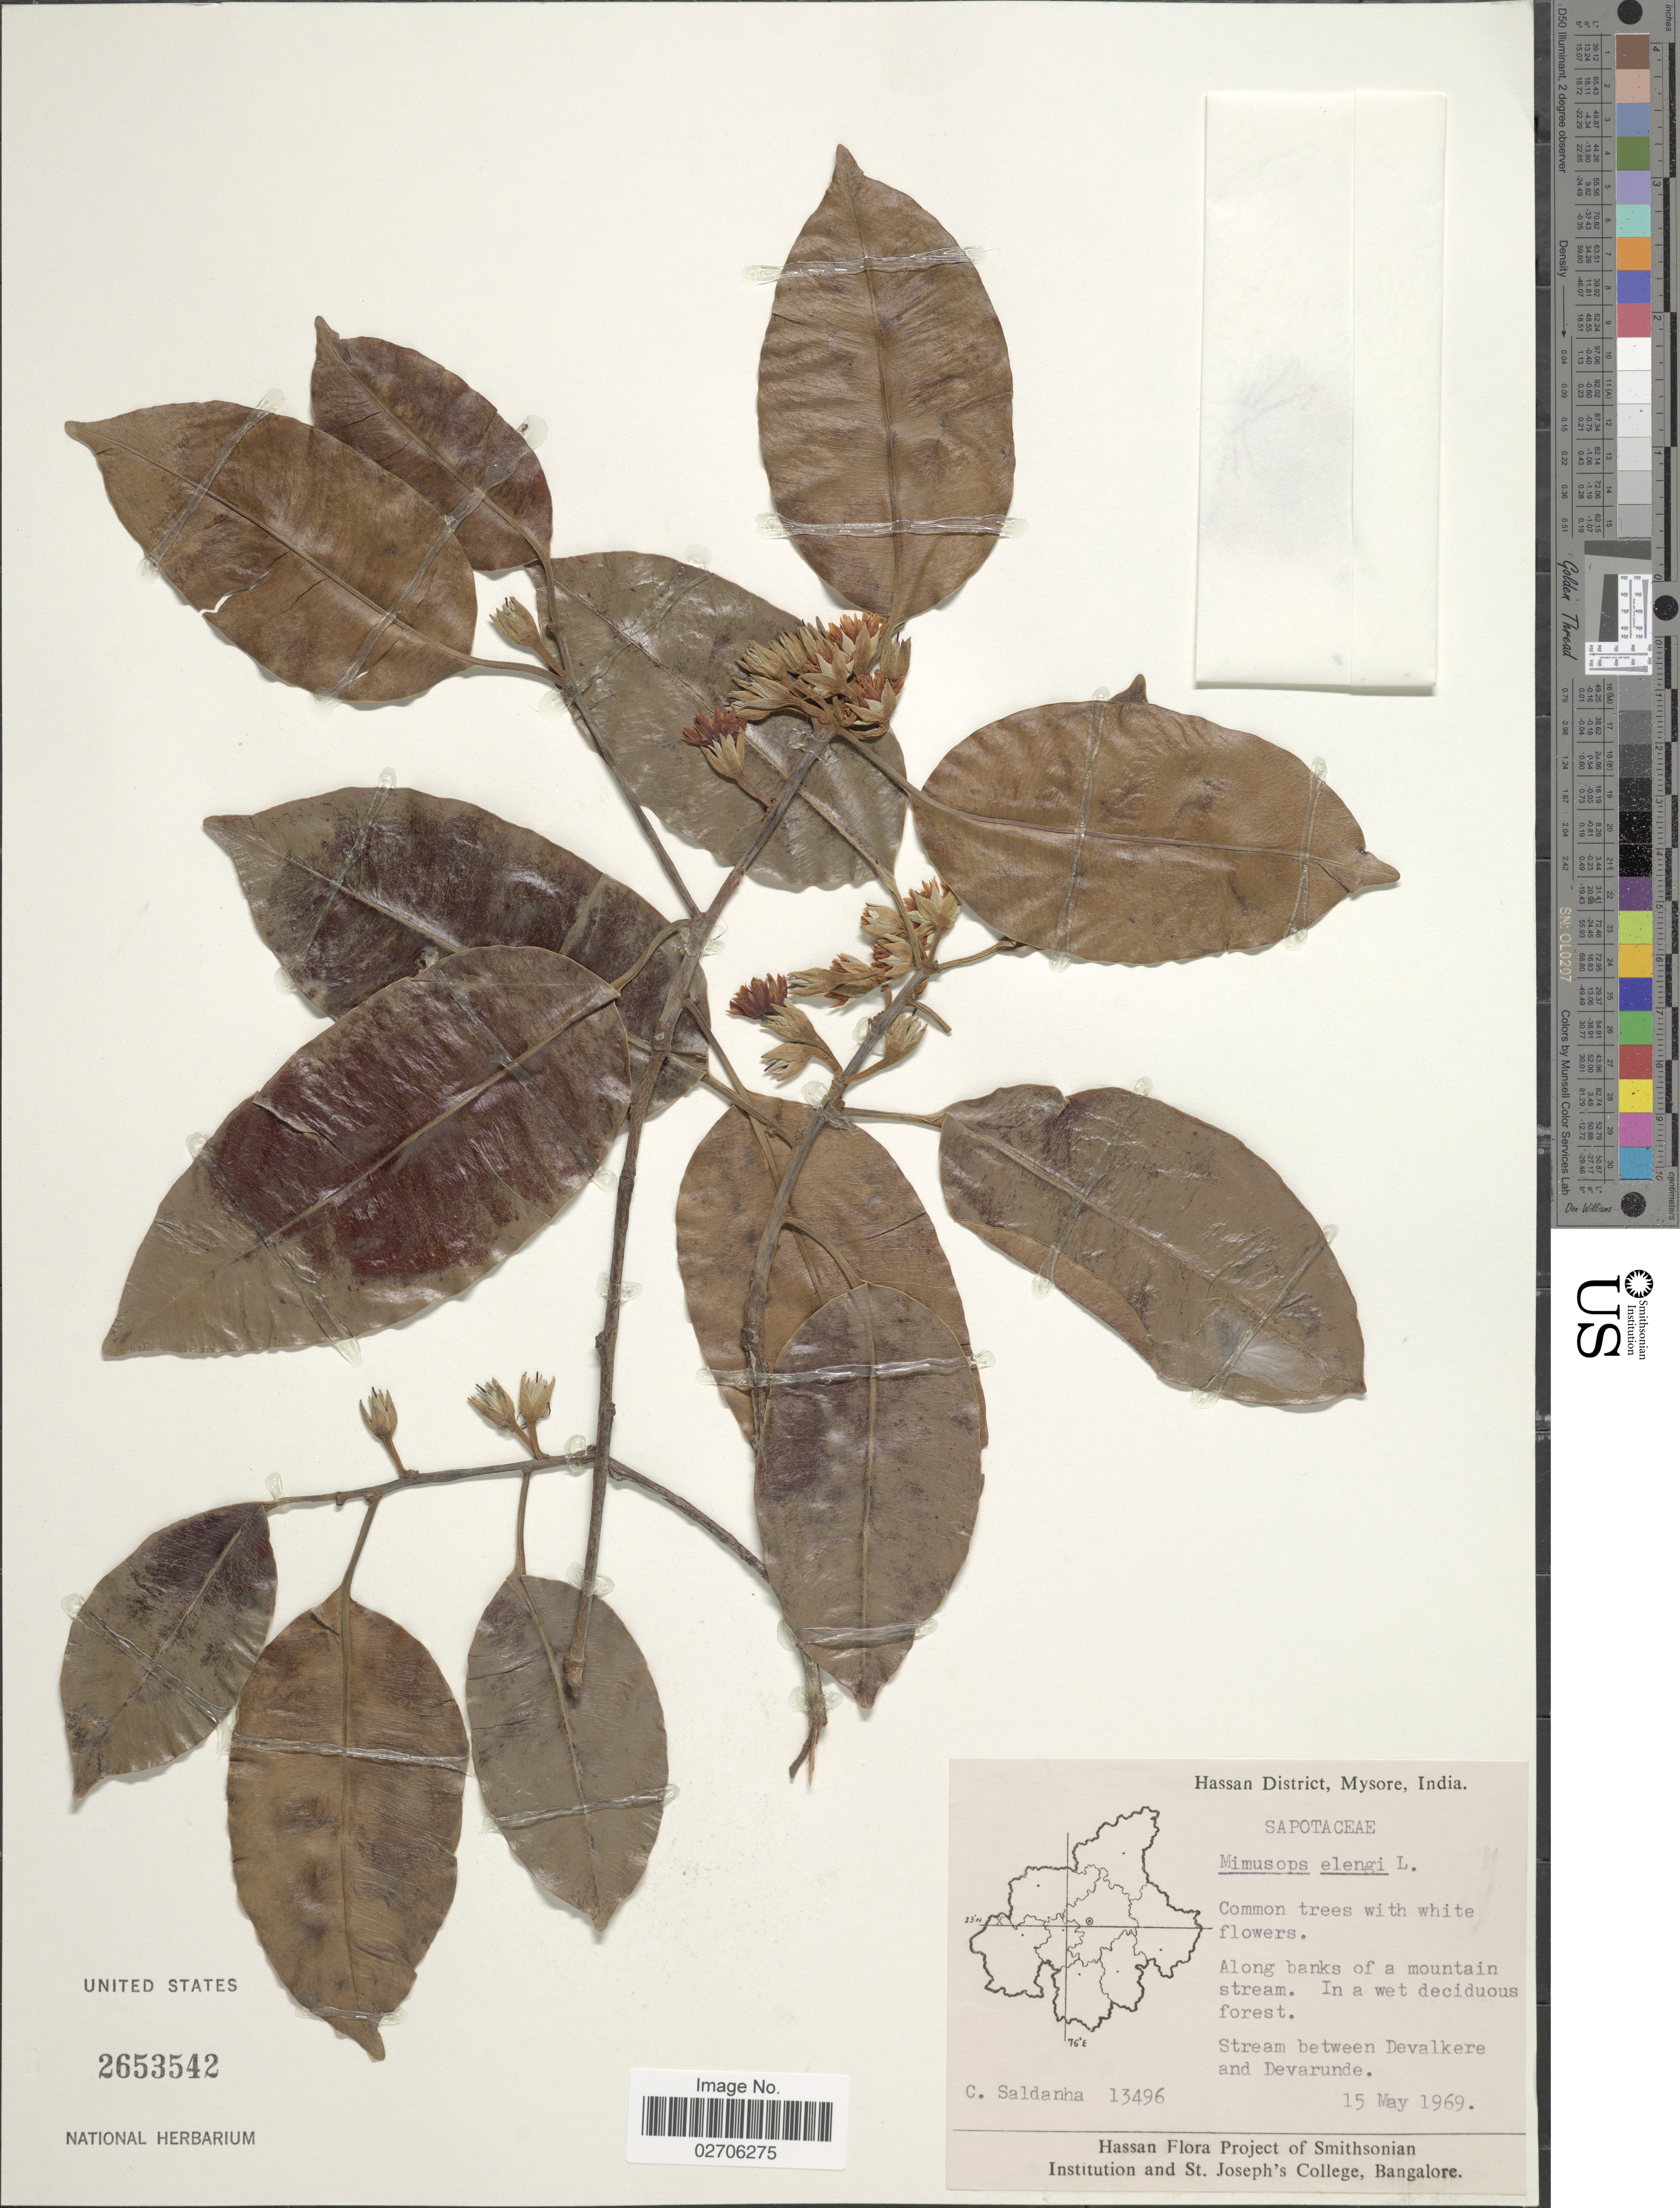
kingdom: Plantae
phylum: Tracheophyta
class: Magnoliopsida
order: Ericales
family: Sapotaceae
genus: Mimusops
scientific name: Mimusops djave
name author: Engl.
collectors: C. Saldanha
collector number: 13496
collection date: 1969-05-15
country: India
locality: Hassan District, Mysore. Along banks of a mountain stream. Stream between Devalkere and Devarunde.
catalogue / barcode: US 2653542